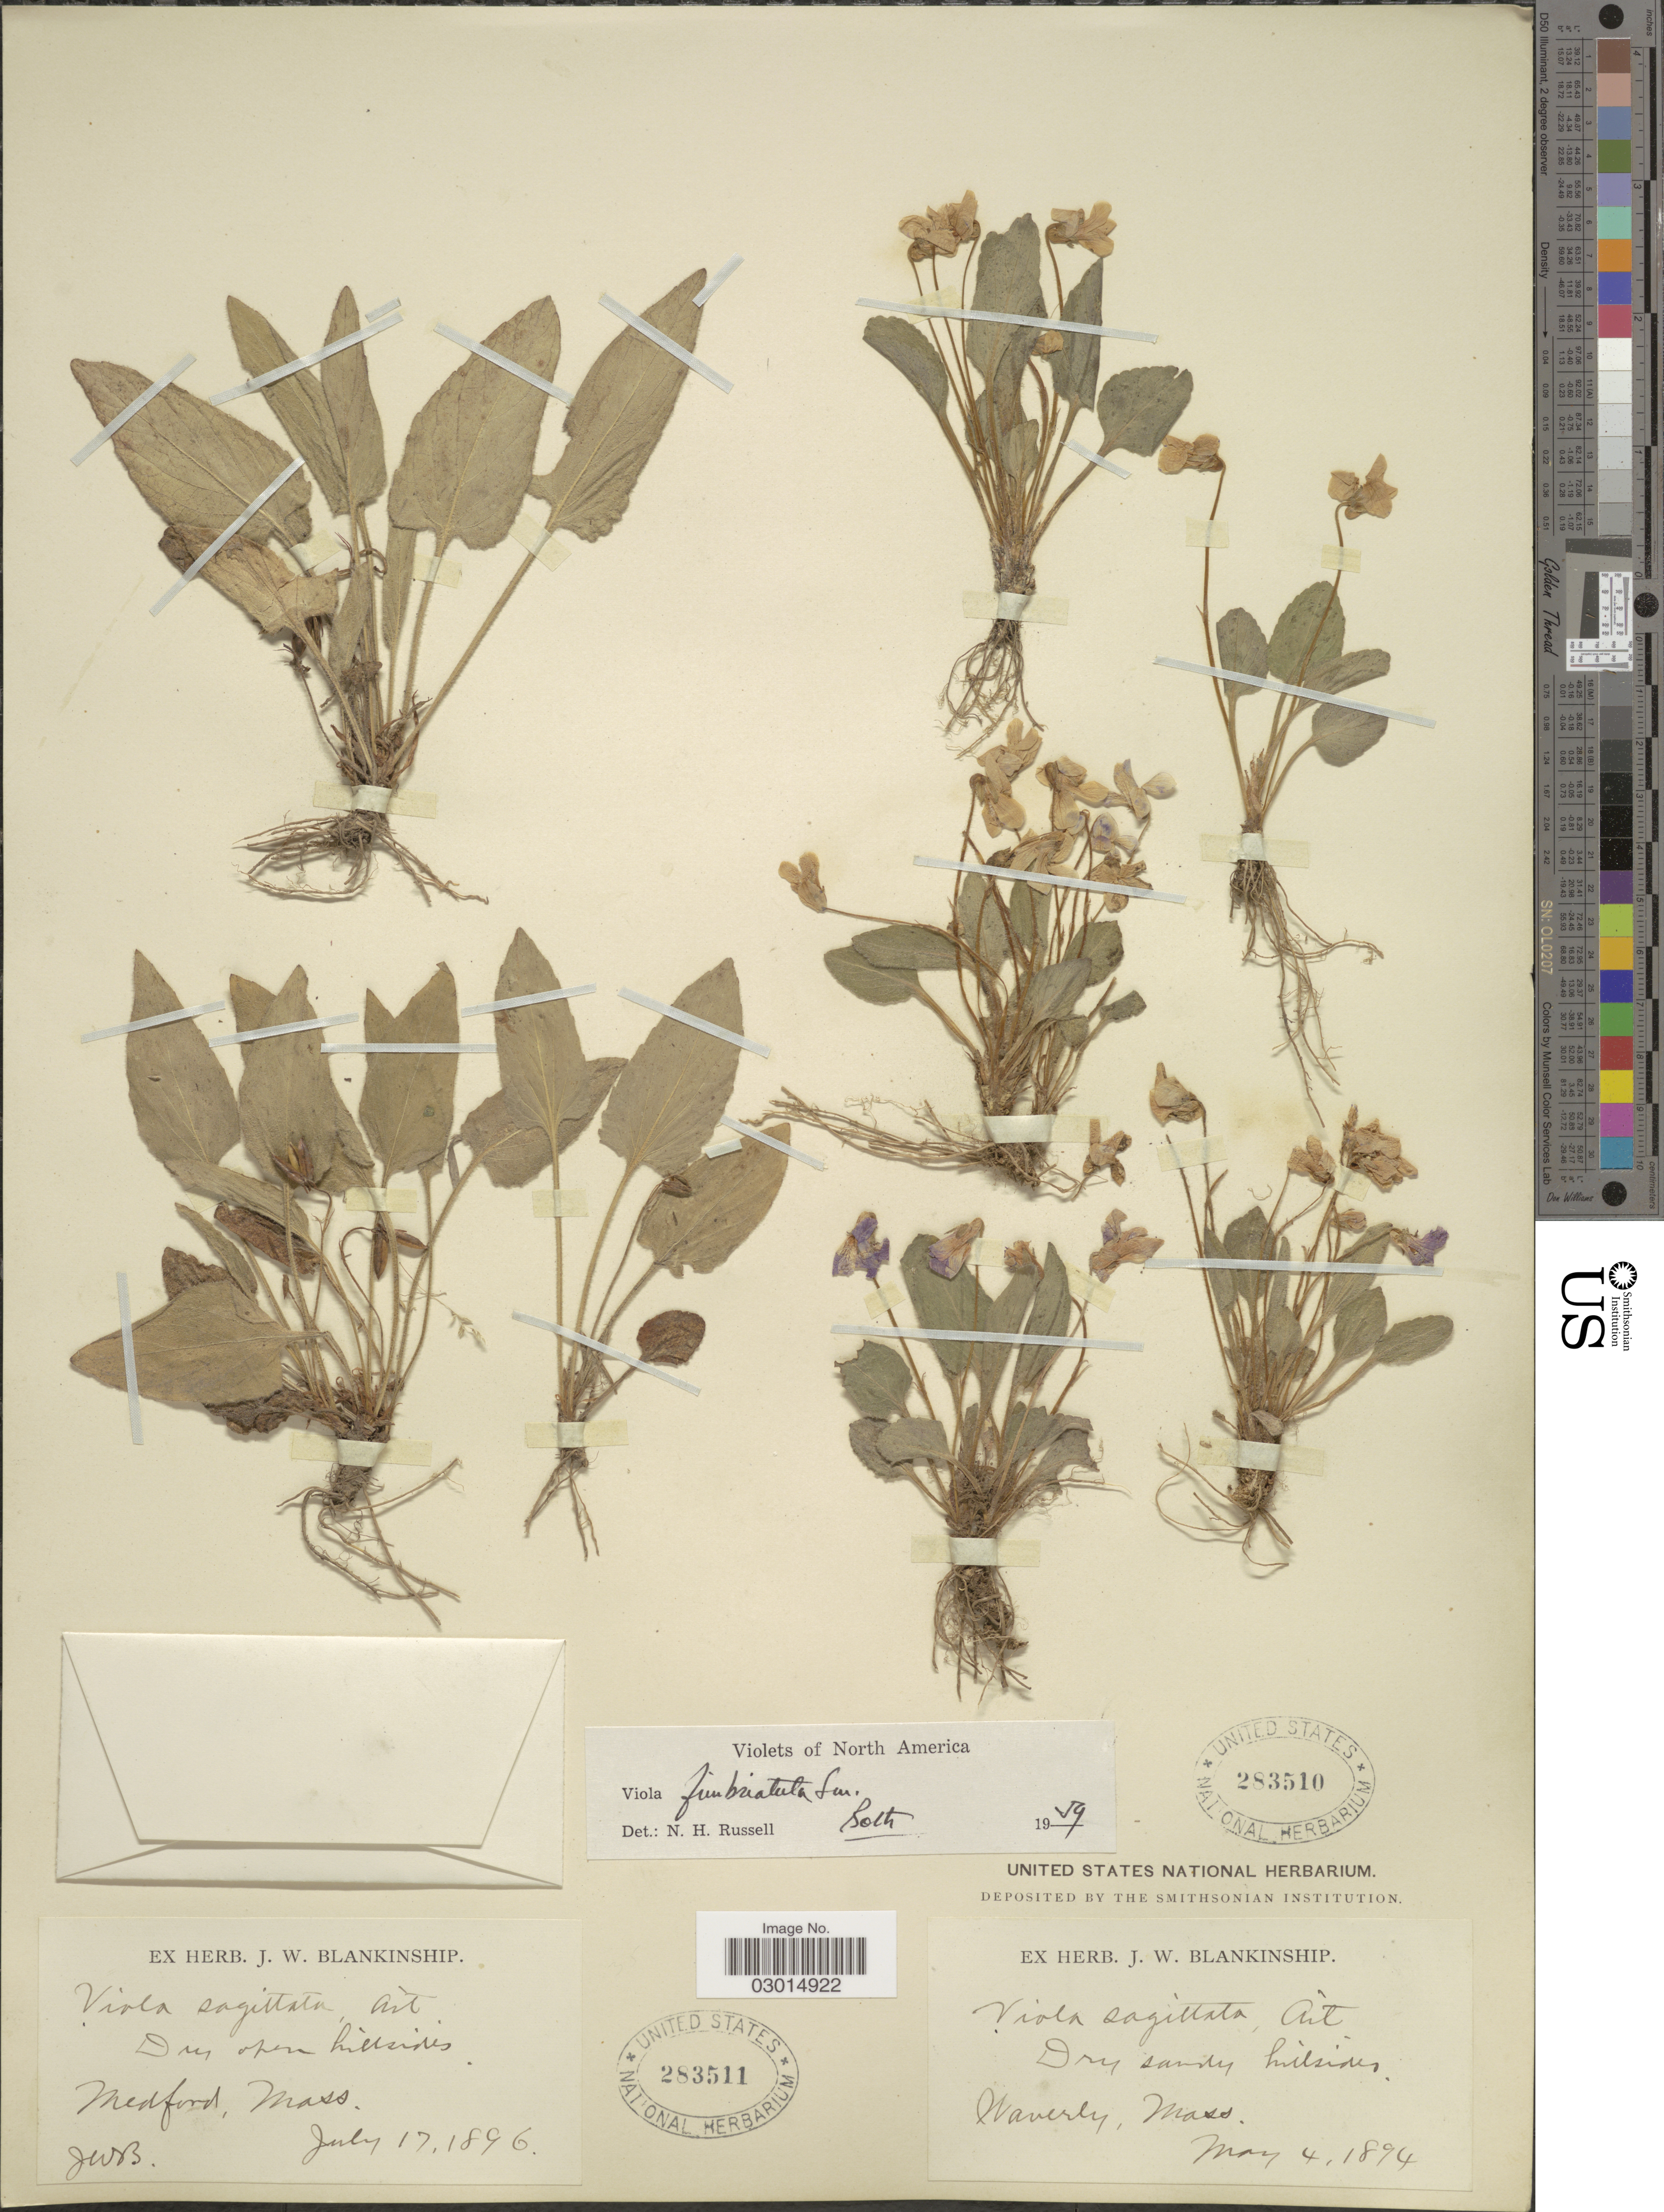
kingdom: Plantae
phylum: Tracheophyta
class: Magnoliopsida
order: Malpighiales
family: Violaceae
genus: Viola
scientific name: Viola fimbriatula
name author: Small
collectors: J. W. Blankinship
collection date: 1896-07-17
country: United States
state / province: Massachusetts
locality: Medford.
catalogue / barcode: US 283511